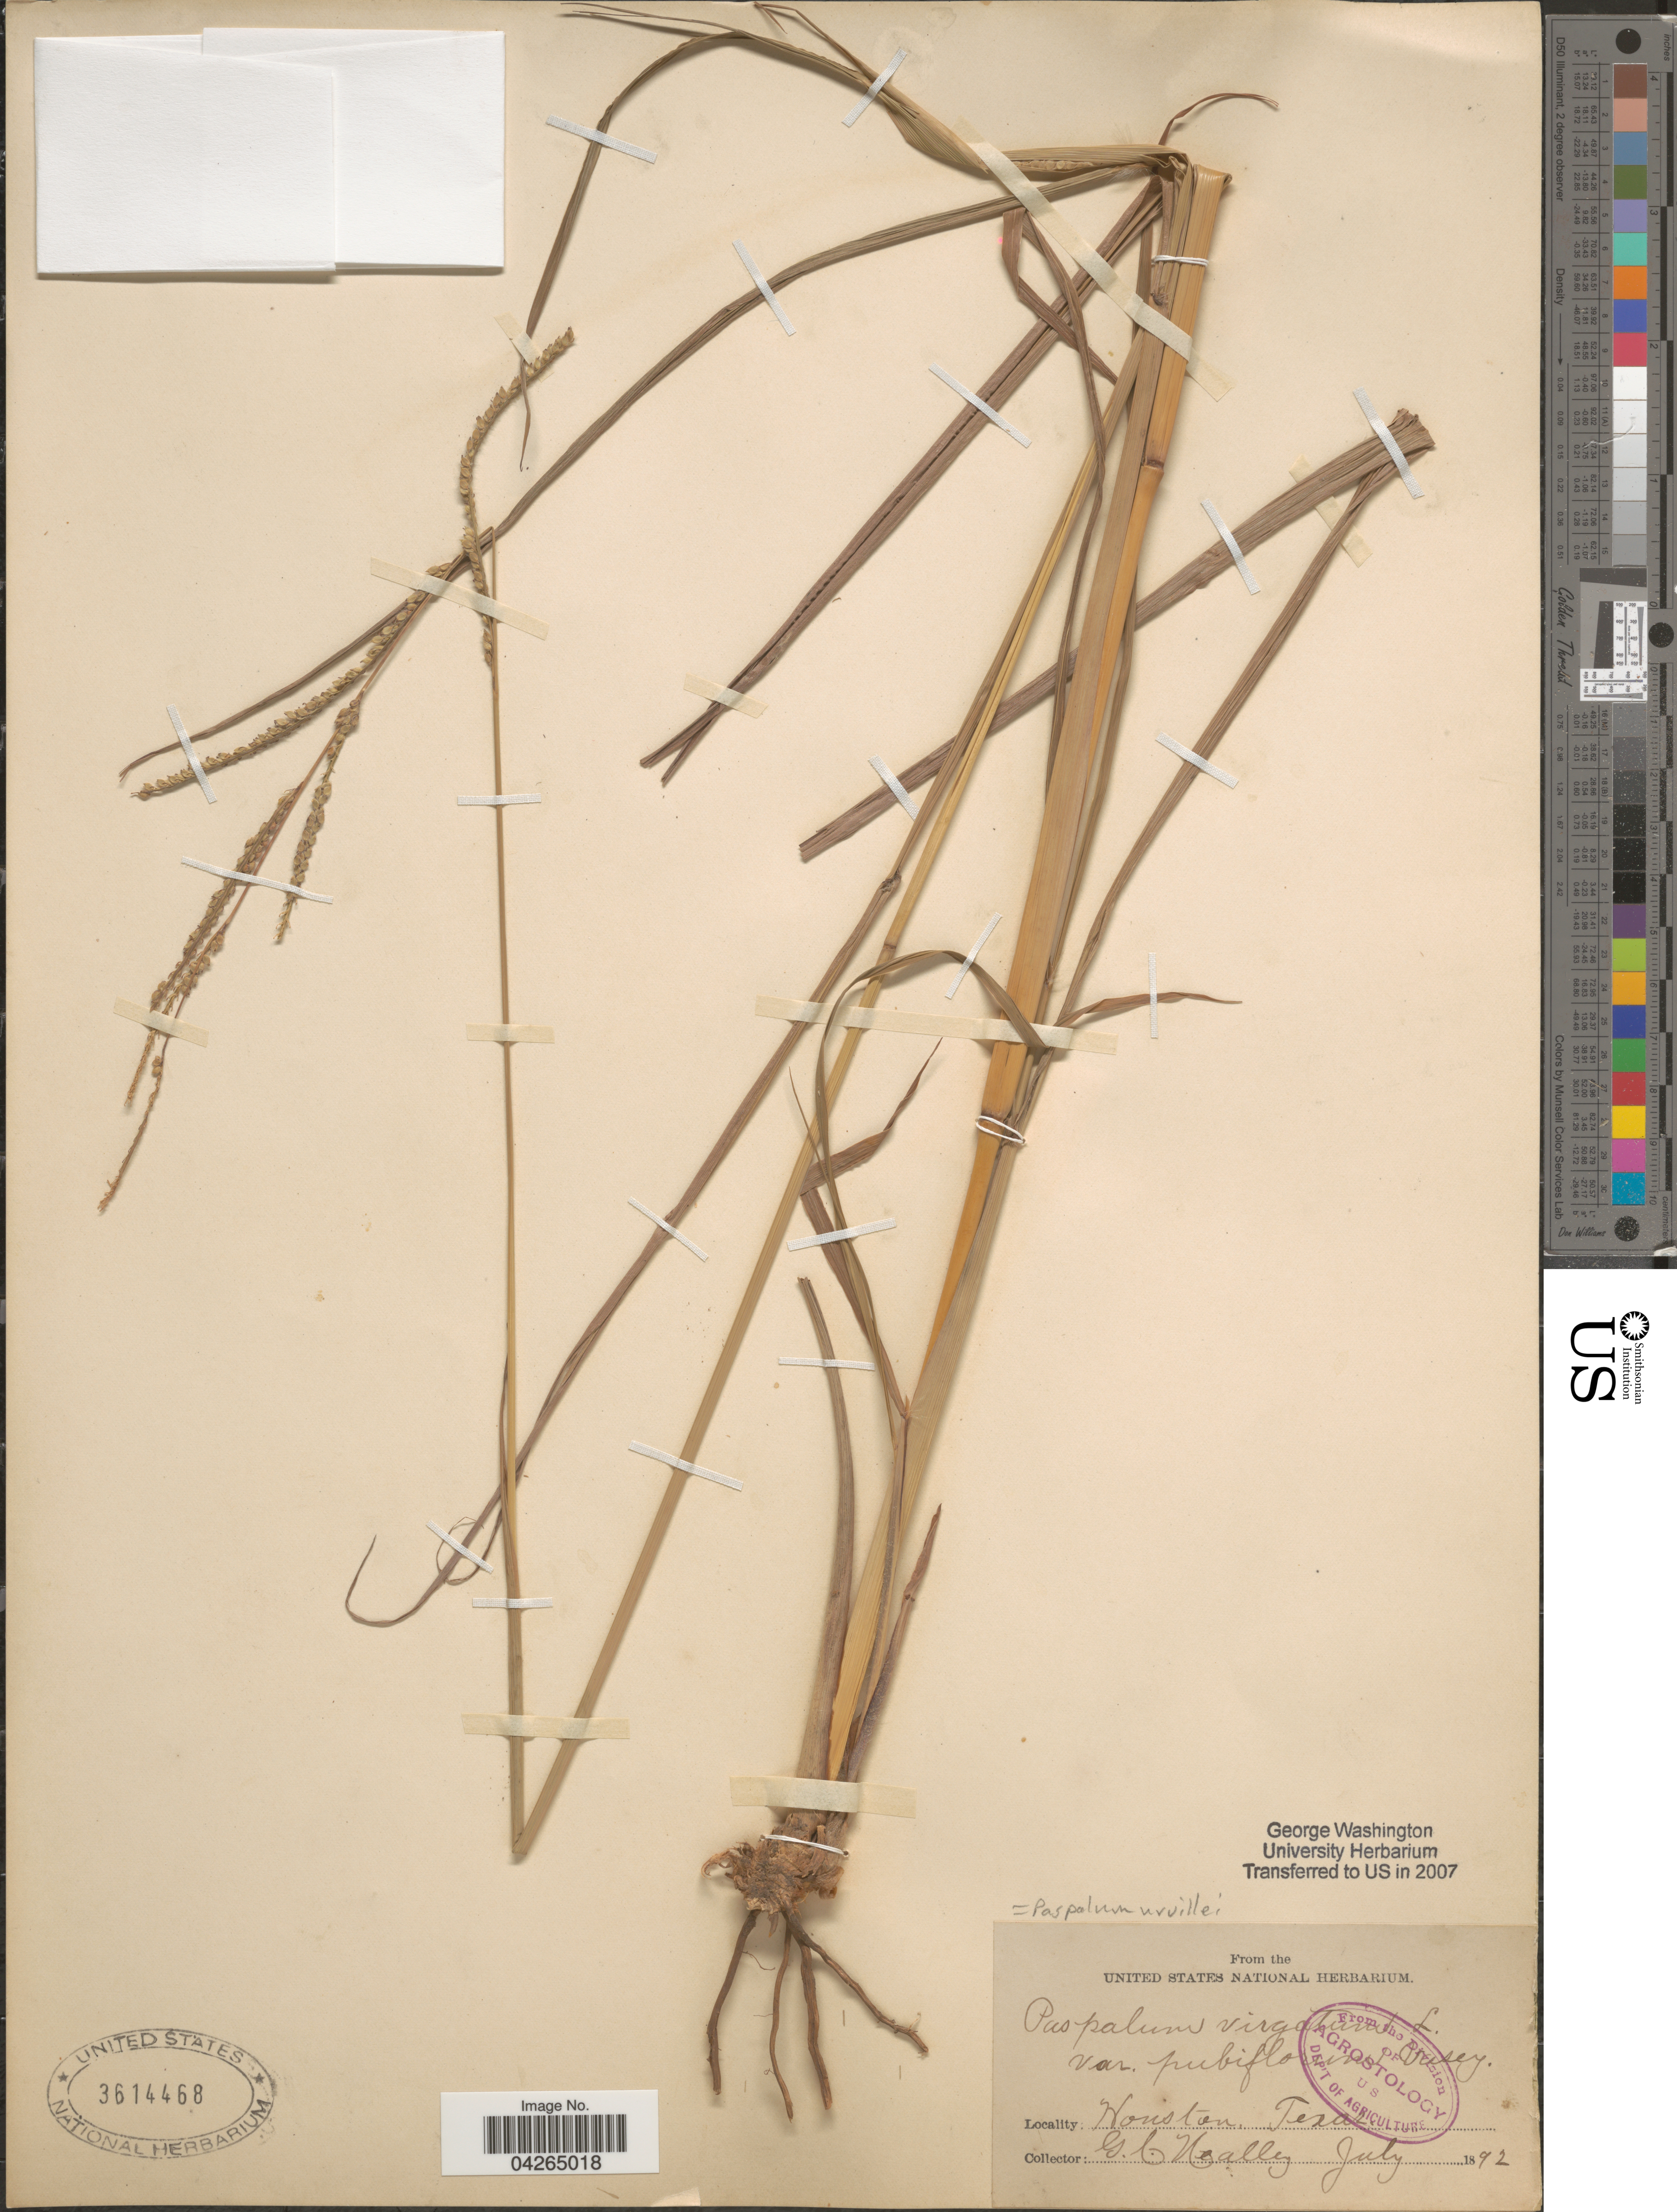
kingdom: Plantae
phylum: Tracheophyta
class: Liliopsida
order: Poales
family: Poaceae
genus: Paspalum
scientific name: Paspalum urvillei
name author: Steud.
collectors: G. C. Nealley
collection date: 1892-07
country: United States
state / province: Texas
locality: Houston.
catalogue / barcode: US 3614468